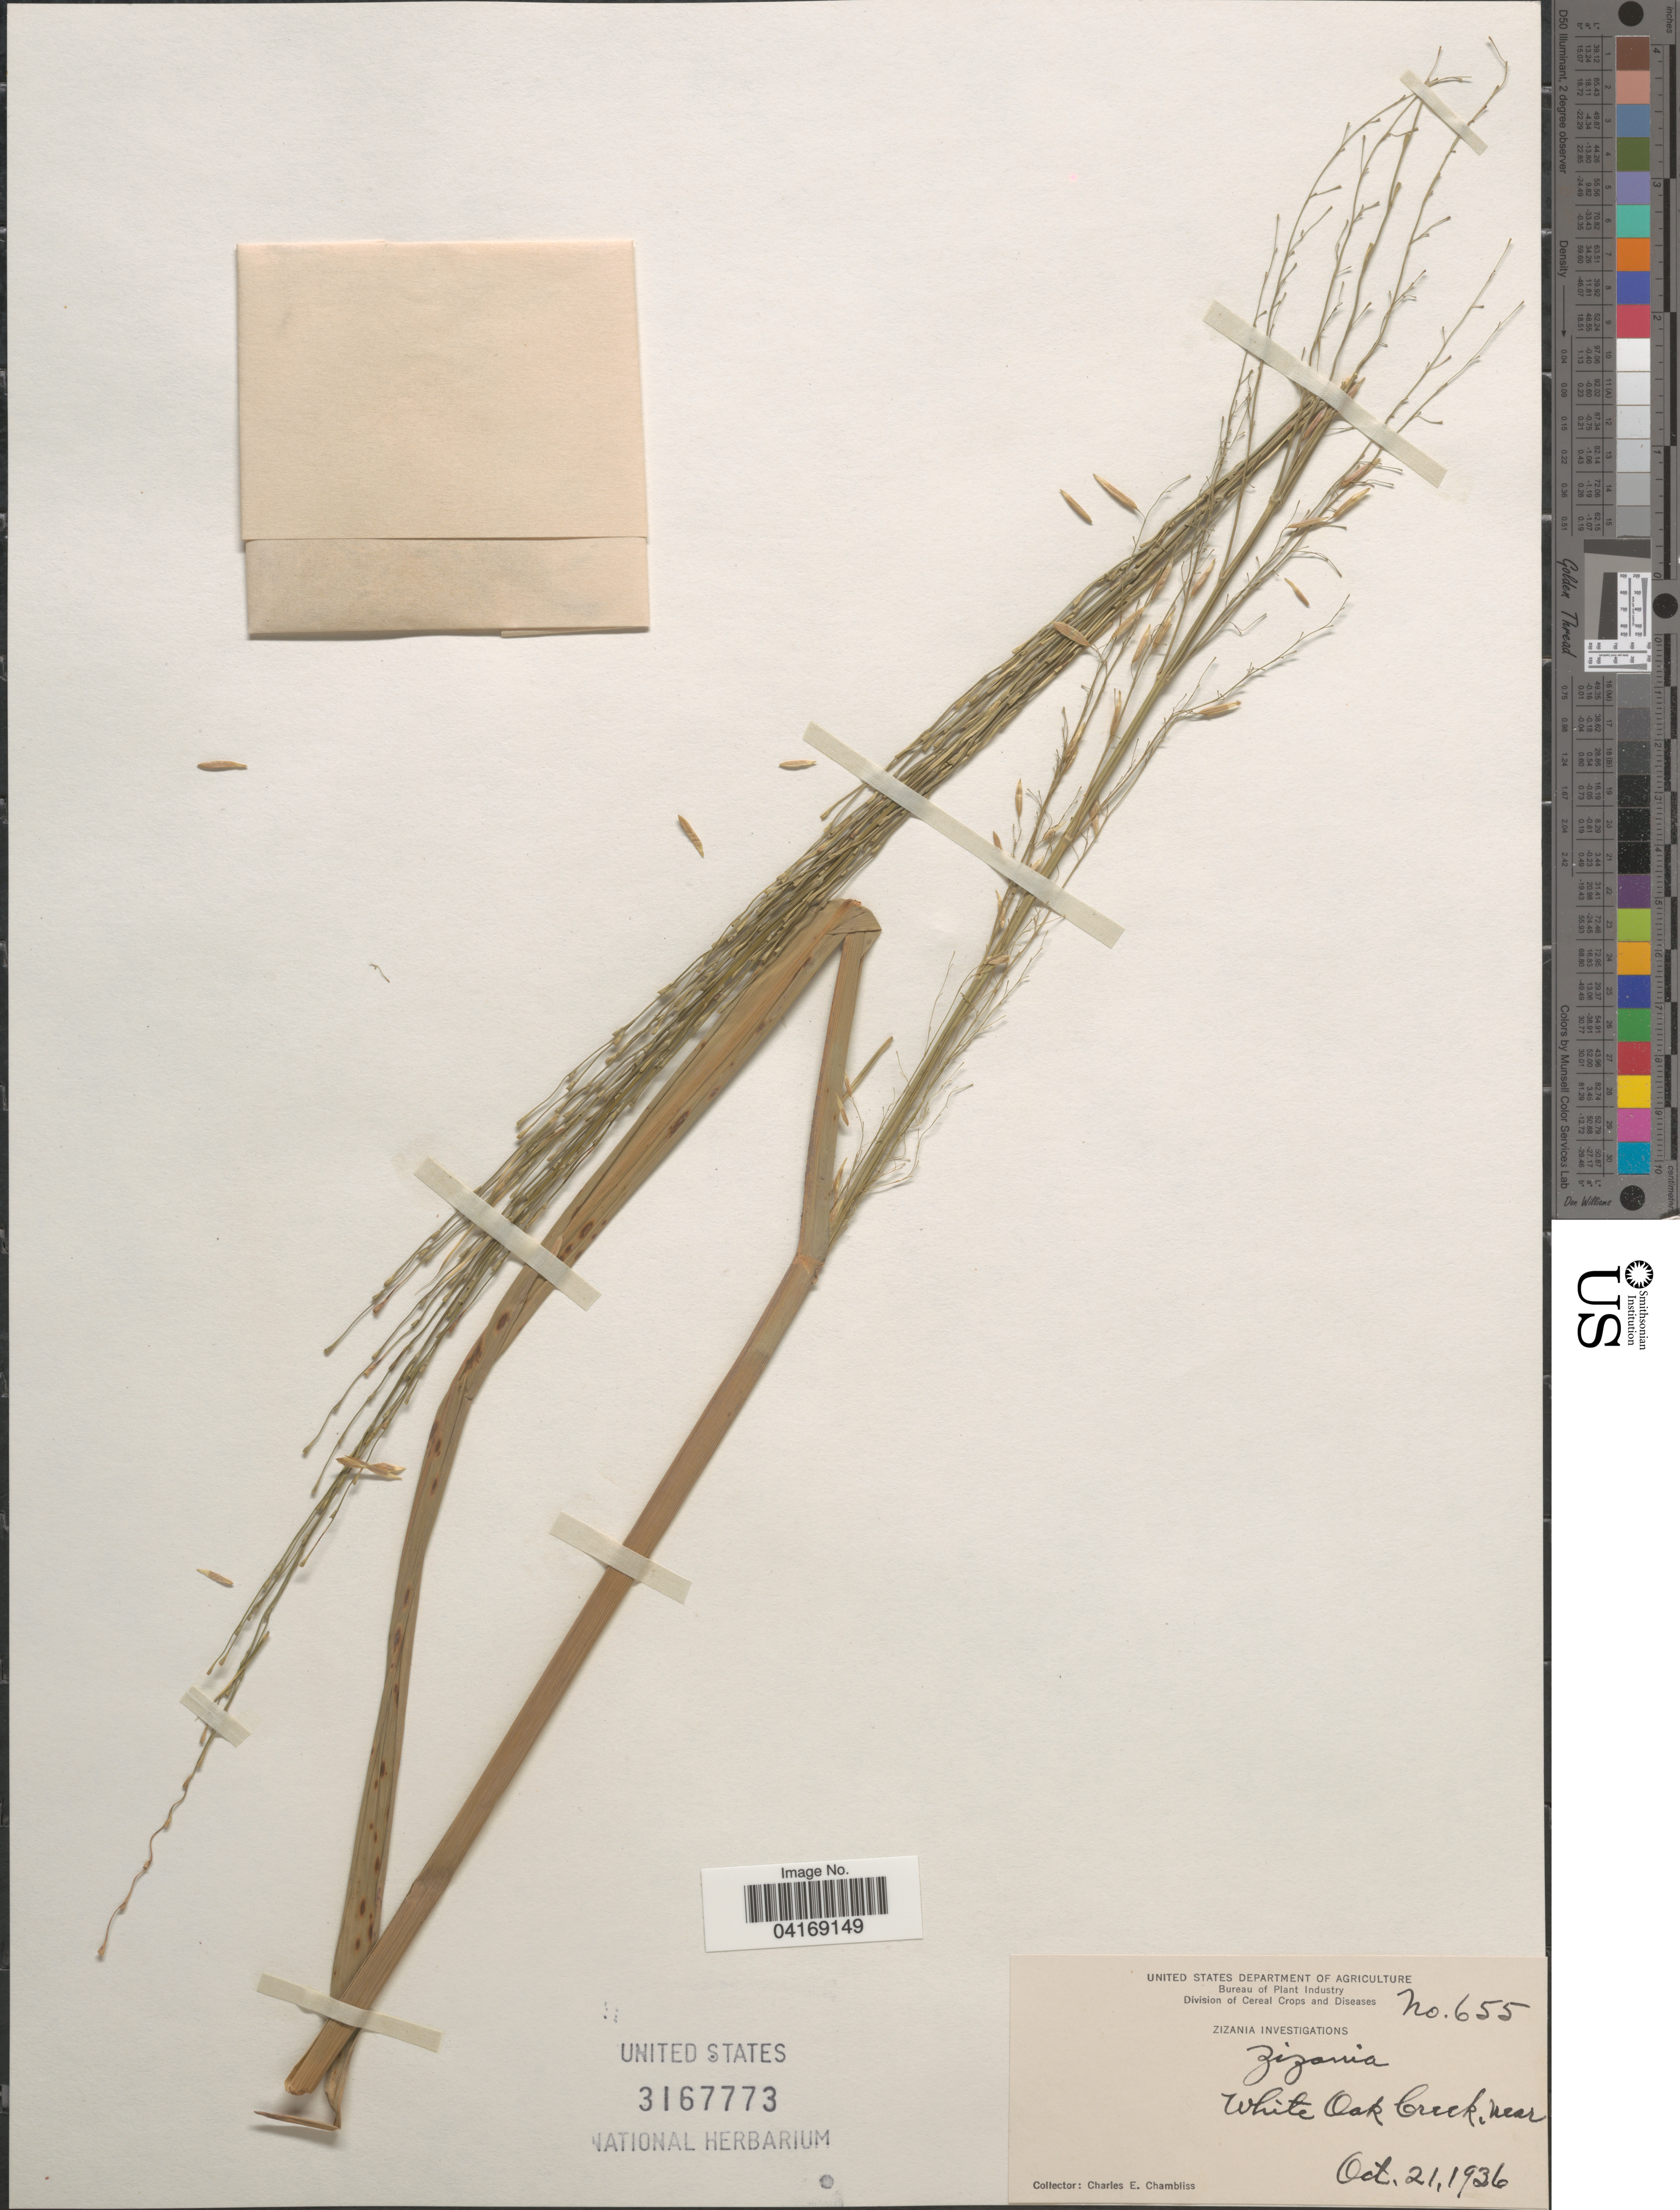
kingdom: Plantae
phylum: Tracheophyta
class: Liliopsida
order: Poales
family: Poaceae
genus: Zizania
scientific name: Zizania sp.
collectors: C. Chambliss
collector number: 655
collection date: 1936-10-21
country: United States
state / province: Tennessee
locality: White Oak Creek, near.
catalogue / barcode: US 3167773